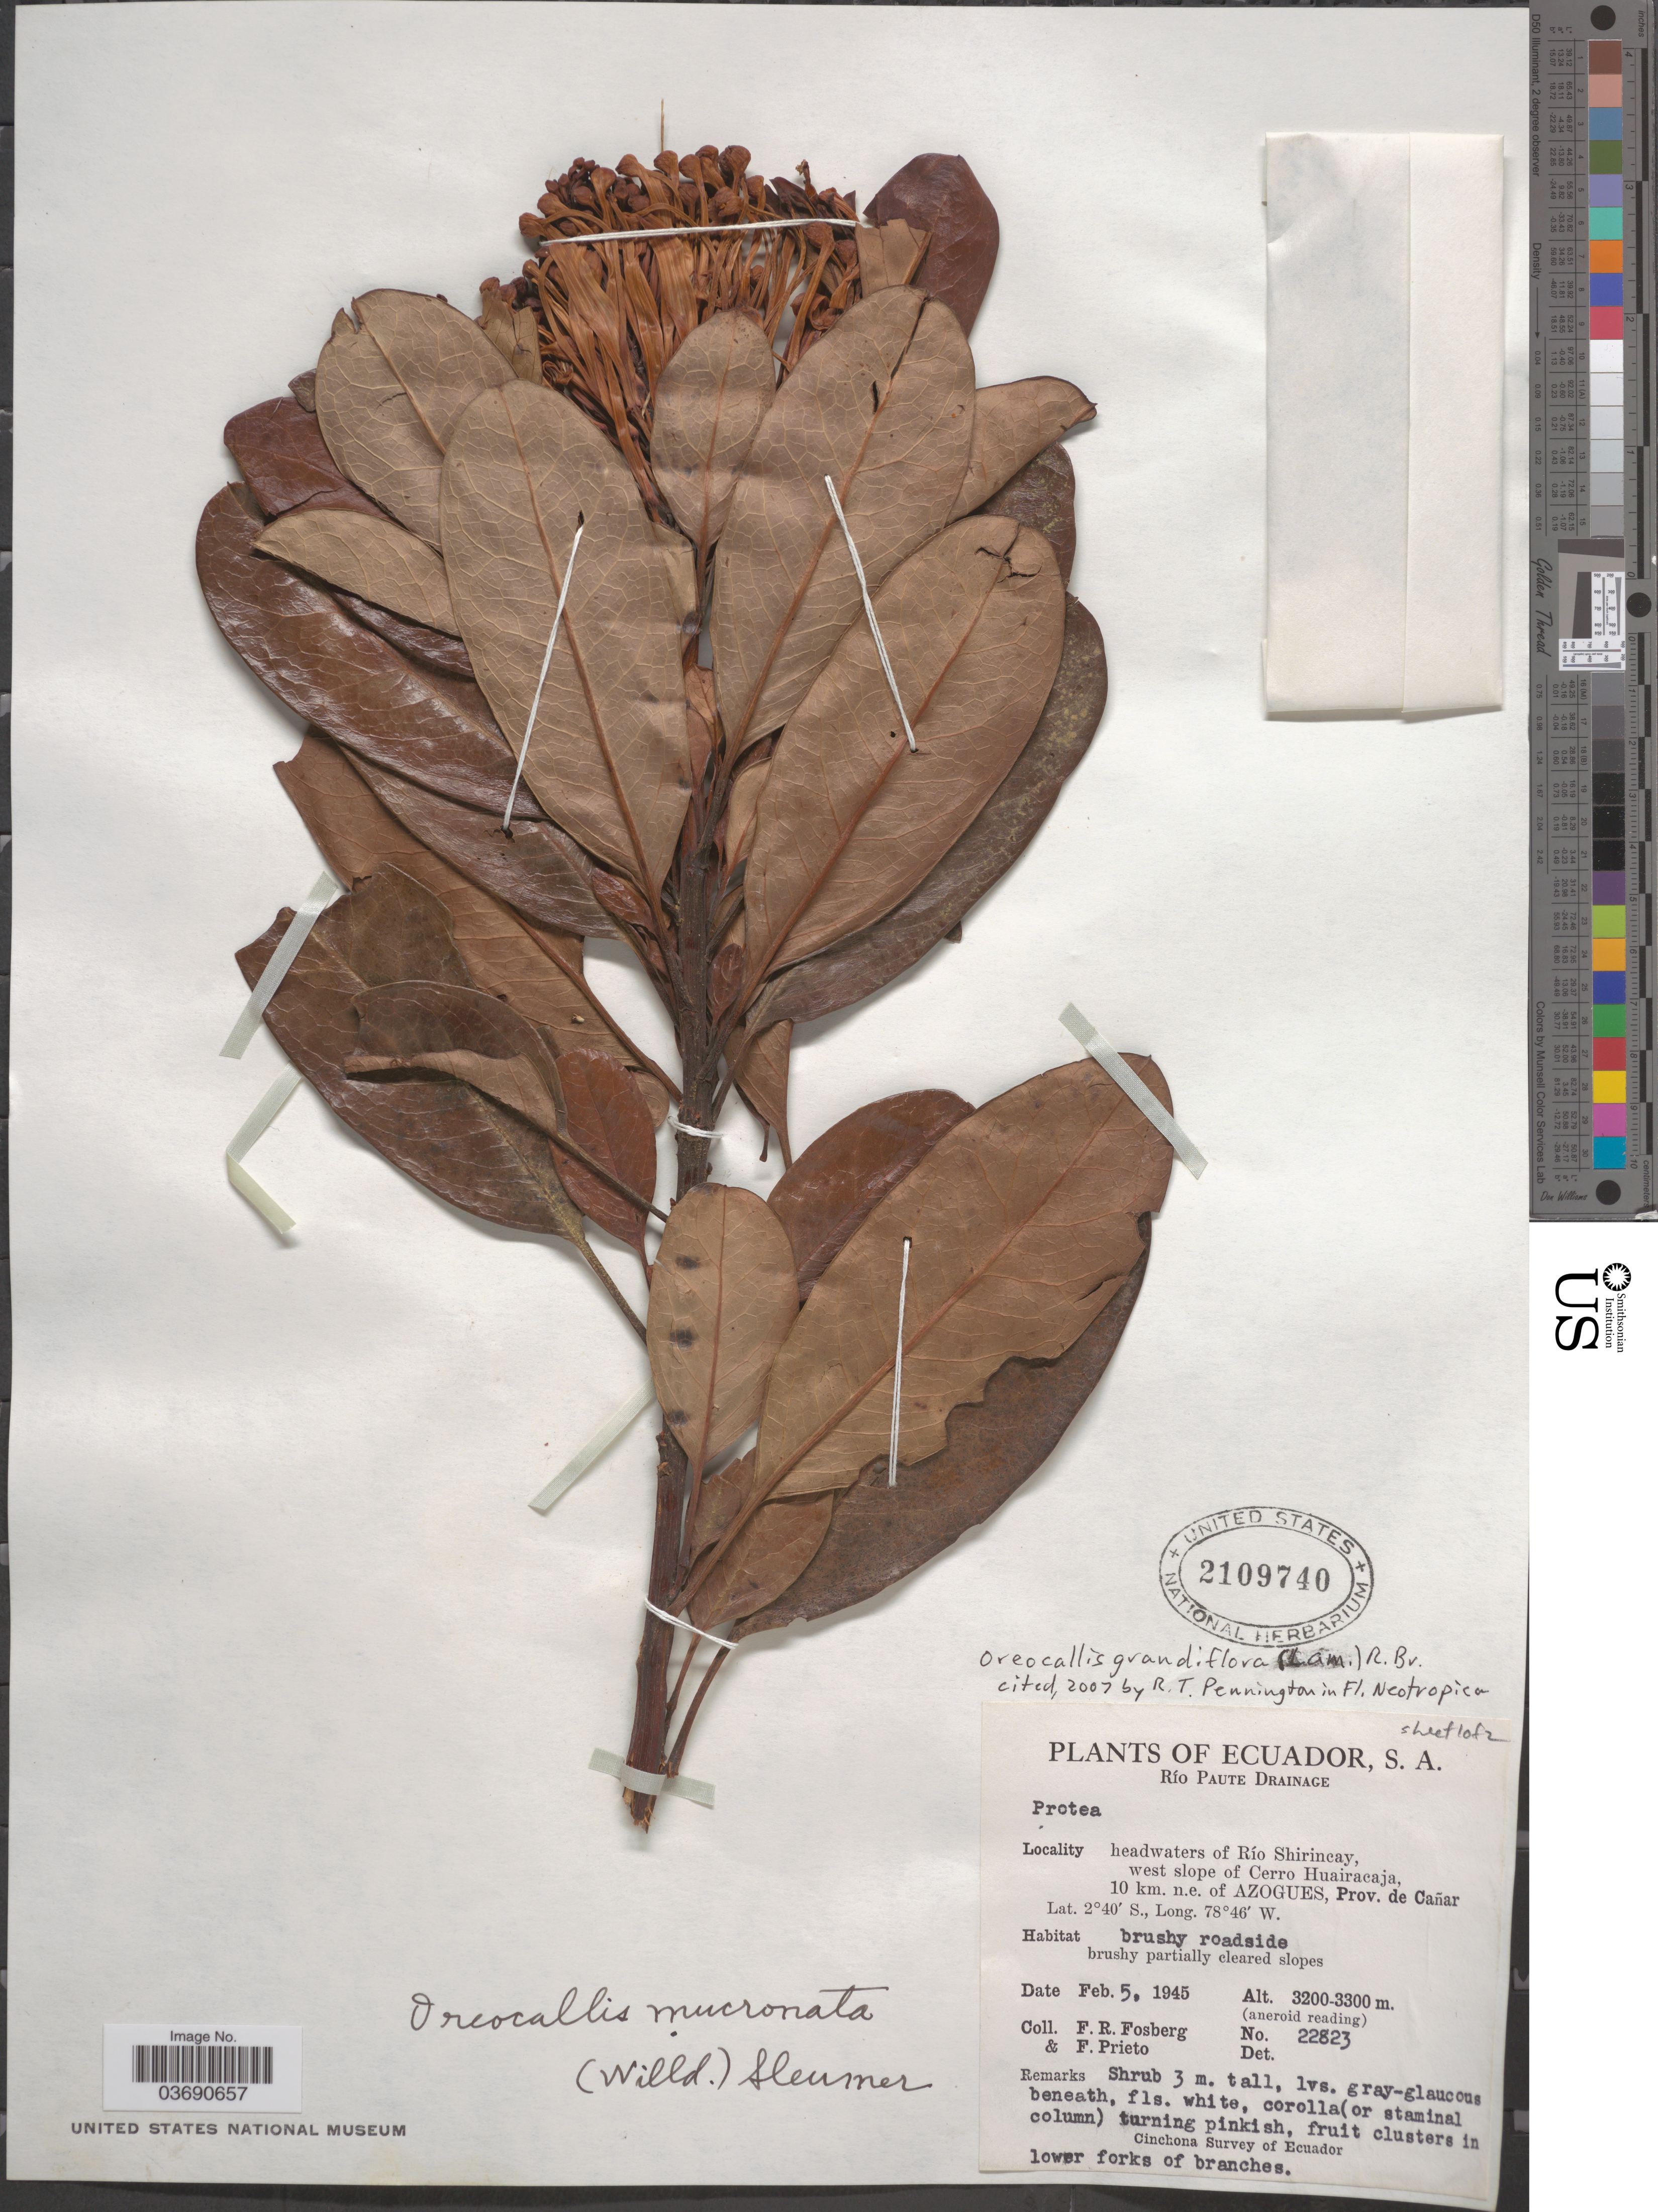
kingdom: Plantae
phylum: Tracheophyta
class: Magnoliopsida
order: Proteales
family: Proteaceae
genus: Oreocallis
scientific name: Oreocallis grandiflora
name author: (Lam.) R. Br.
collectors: F. R. Fosberg & F. Prieto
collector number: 22823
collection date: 1945-02-05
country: Ecuador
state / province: Cañar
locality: Río Paute Drainage. Headwaters of Río Shirincay, west slope of Cerro Huairacaja, 10 km. n.e. of Azogues.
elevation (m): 3200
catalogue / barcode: US 2109740